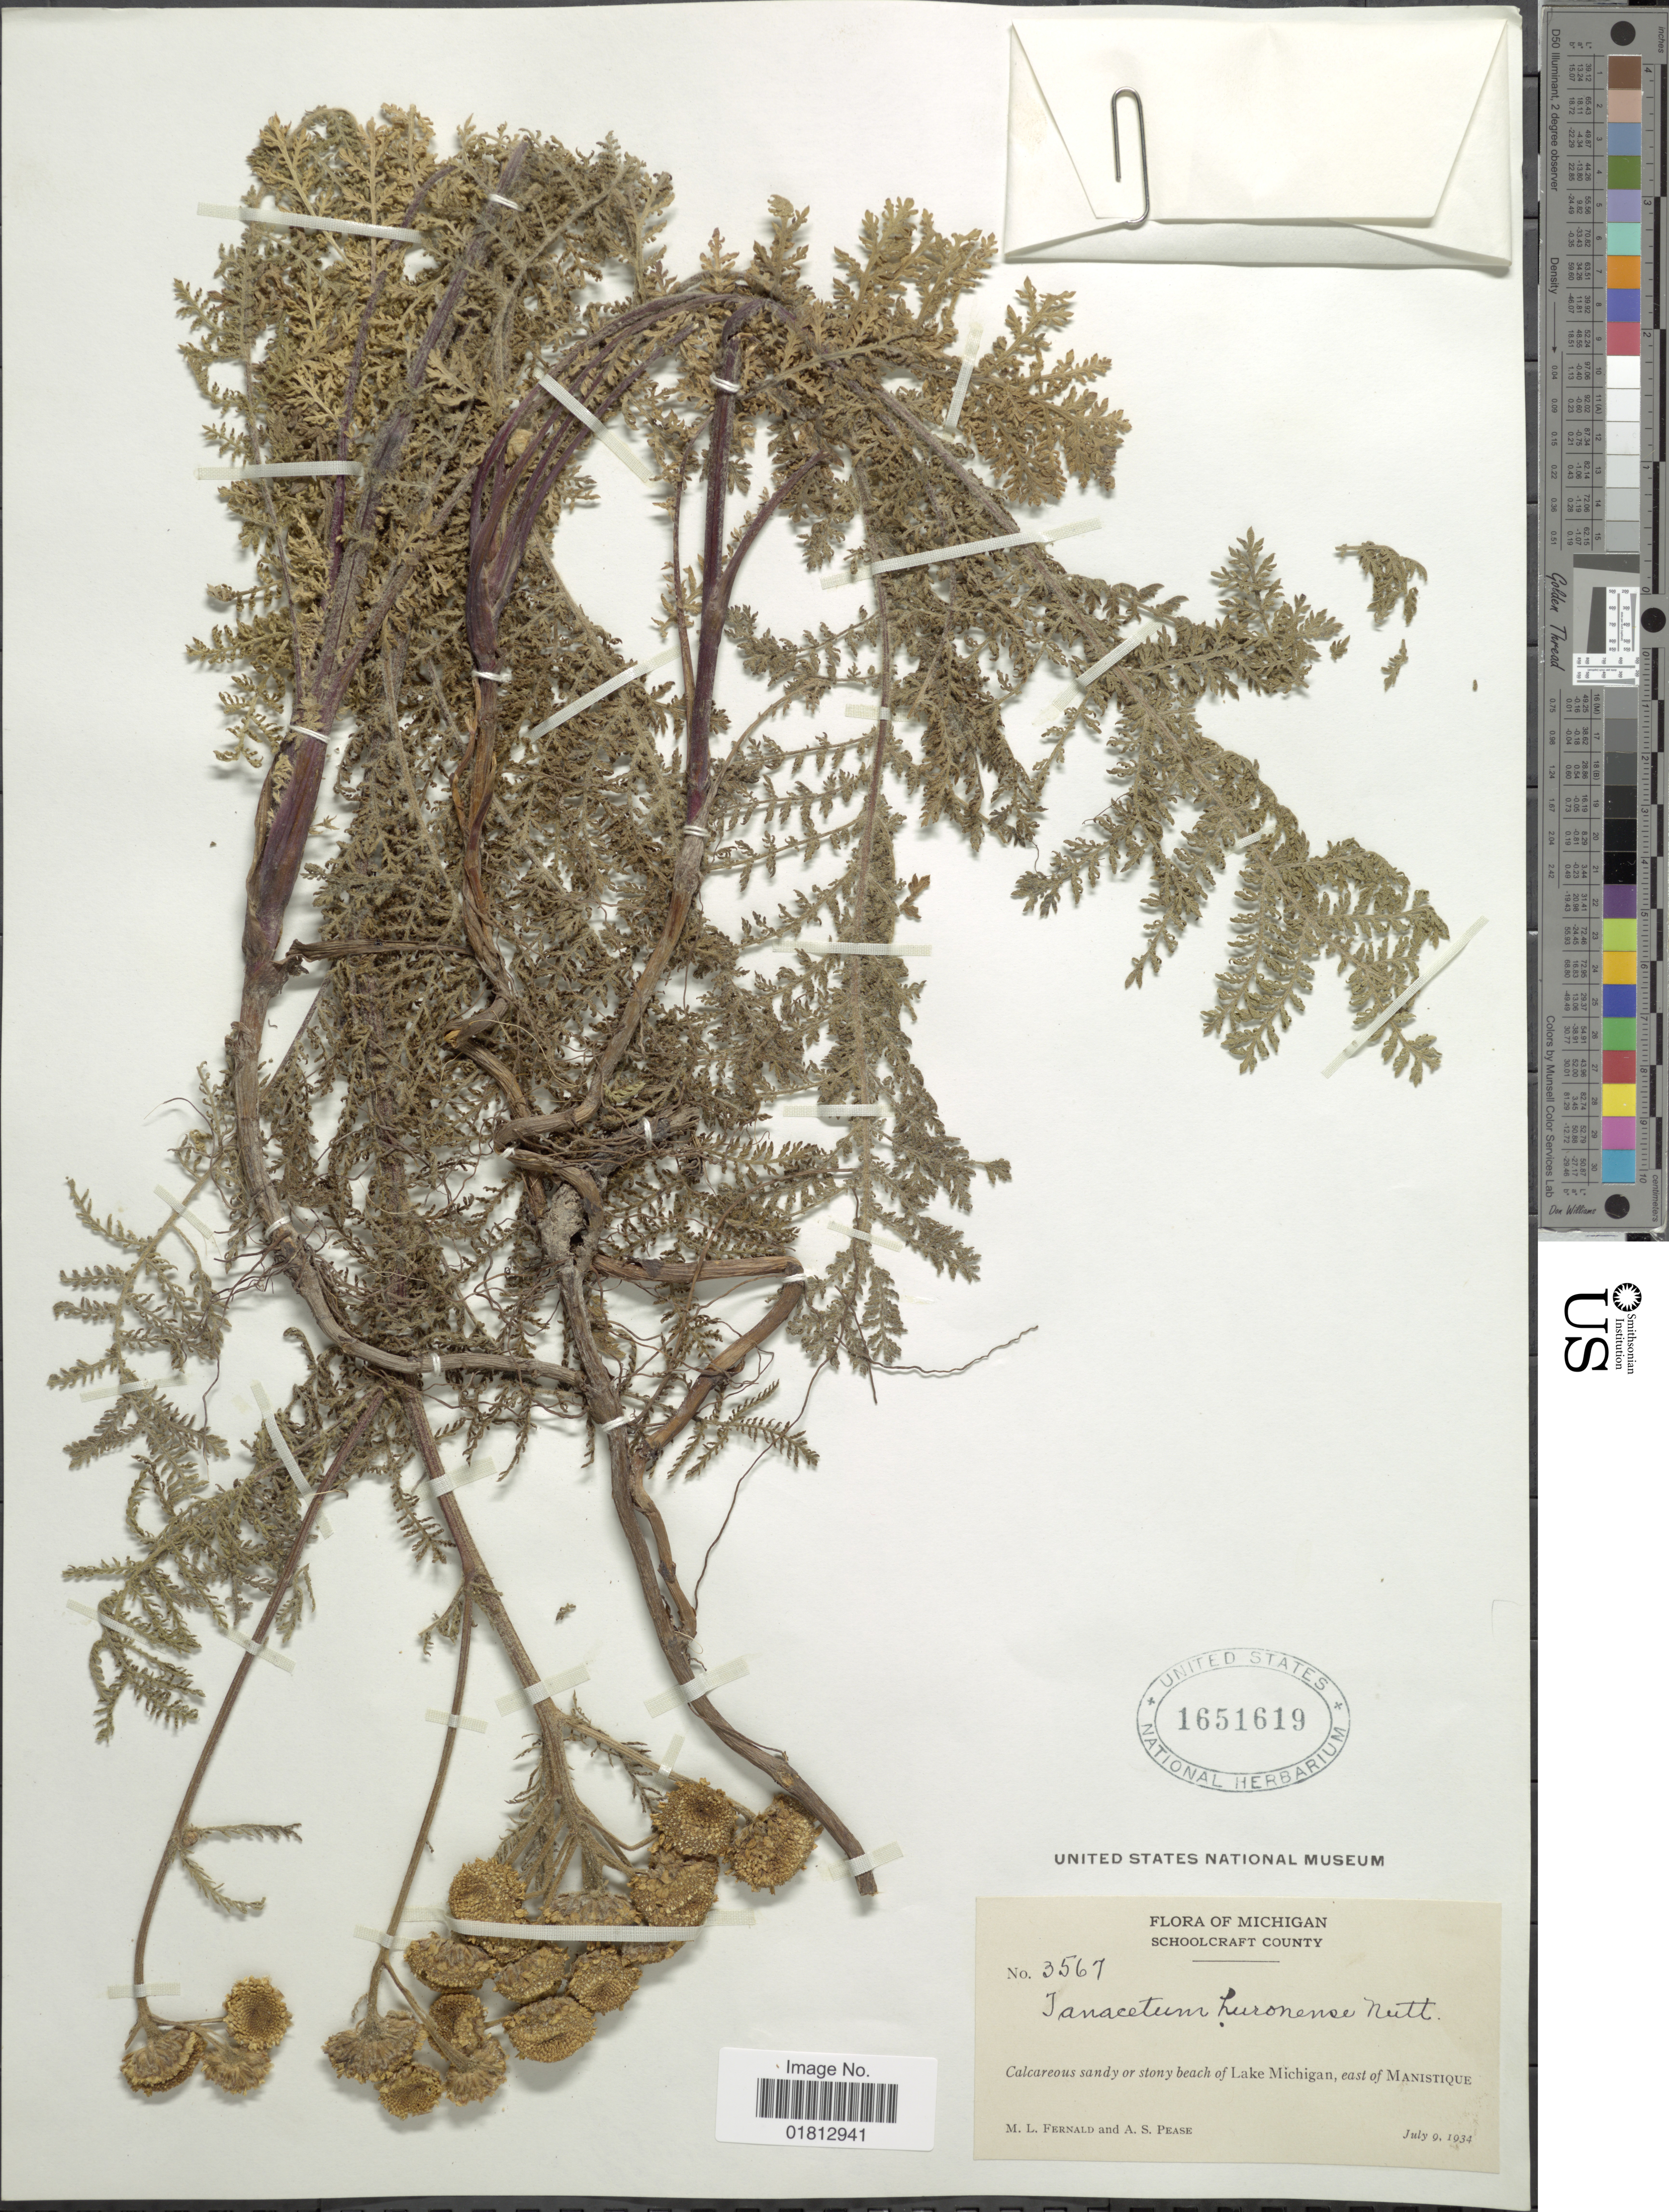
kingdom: Plantae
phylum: Tracheophyta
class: Magnoliopsida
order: Asterales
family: Asteraceae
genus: Tanacetum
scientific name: Tanacetum huronense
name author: Nutt.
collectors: M. L. Fernald & A. S. Pease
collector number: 3567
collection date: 1934-07-09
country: United States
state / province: Michigan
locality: Schoolcraft County, stony beach of Lake Michigan, east of Manistique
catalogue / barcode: US 1651619